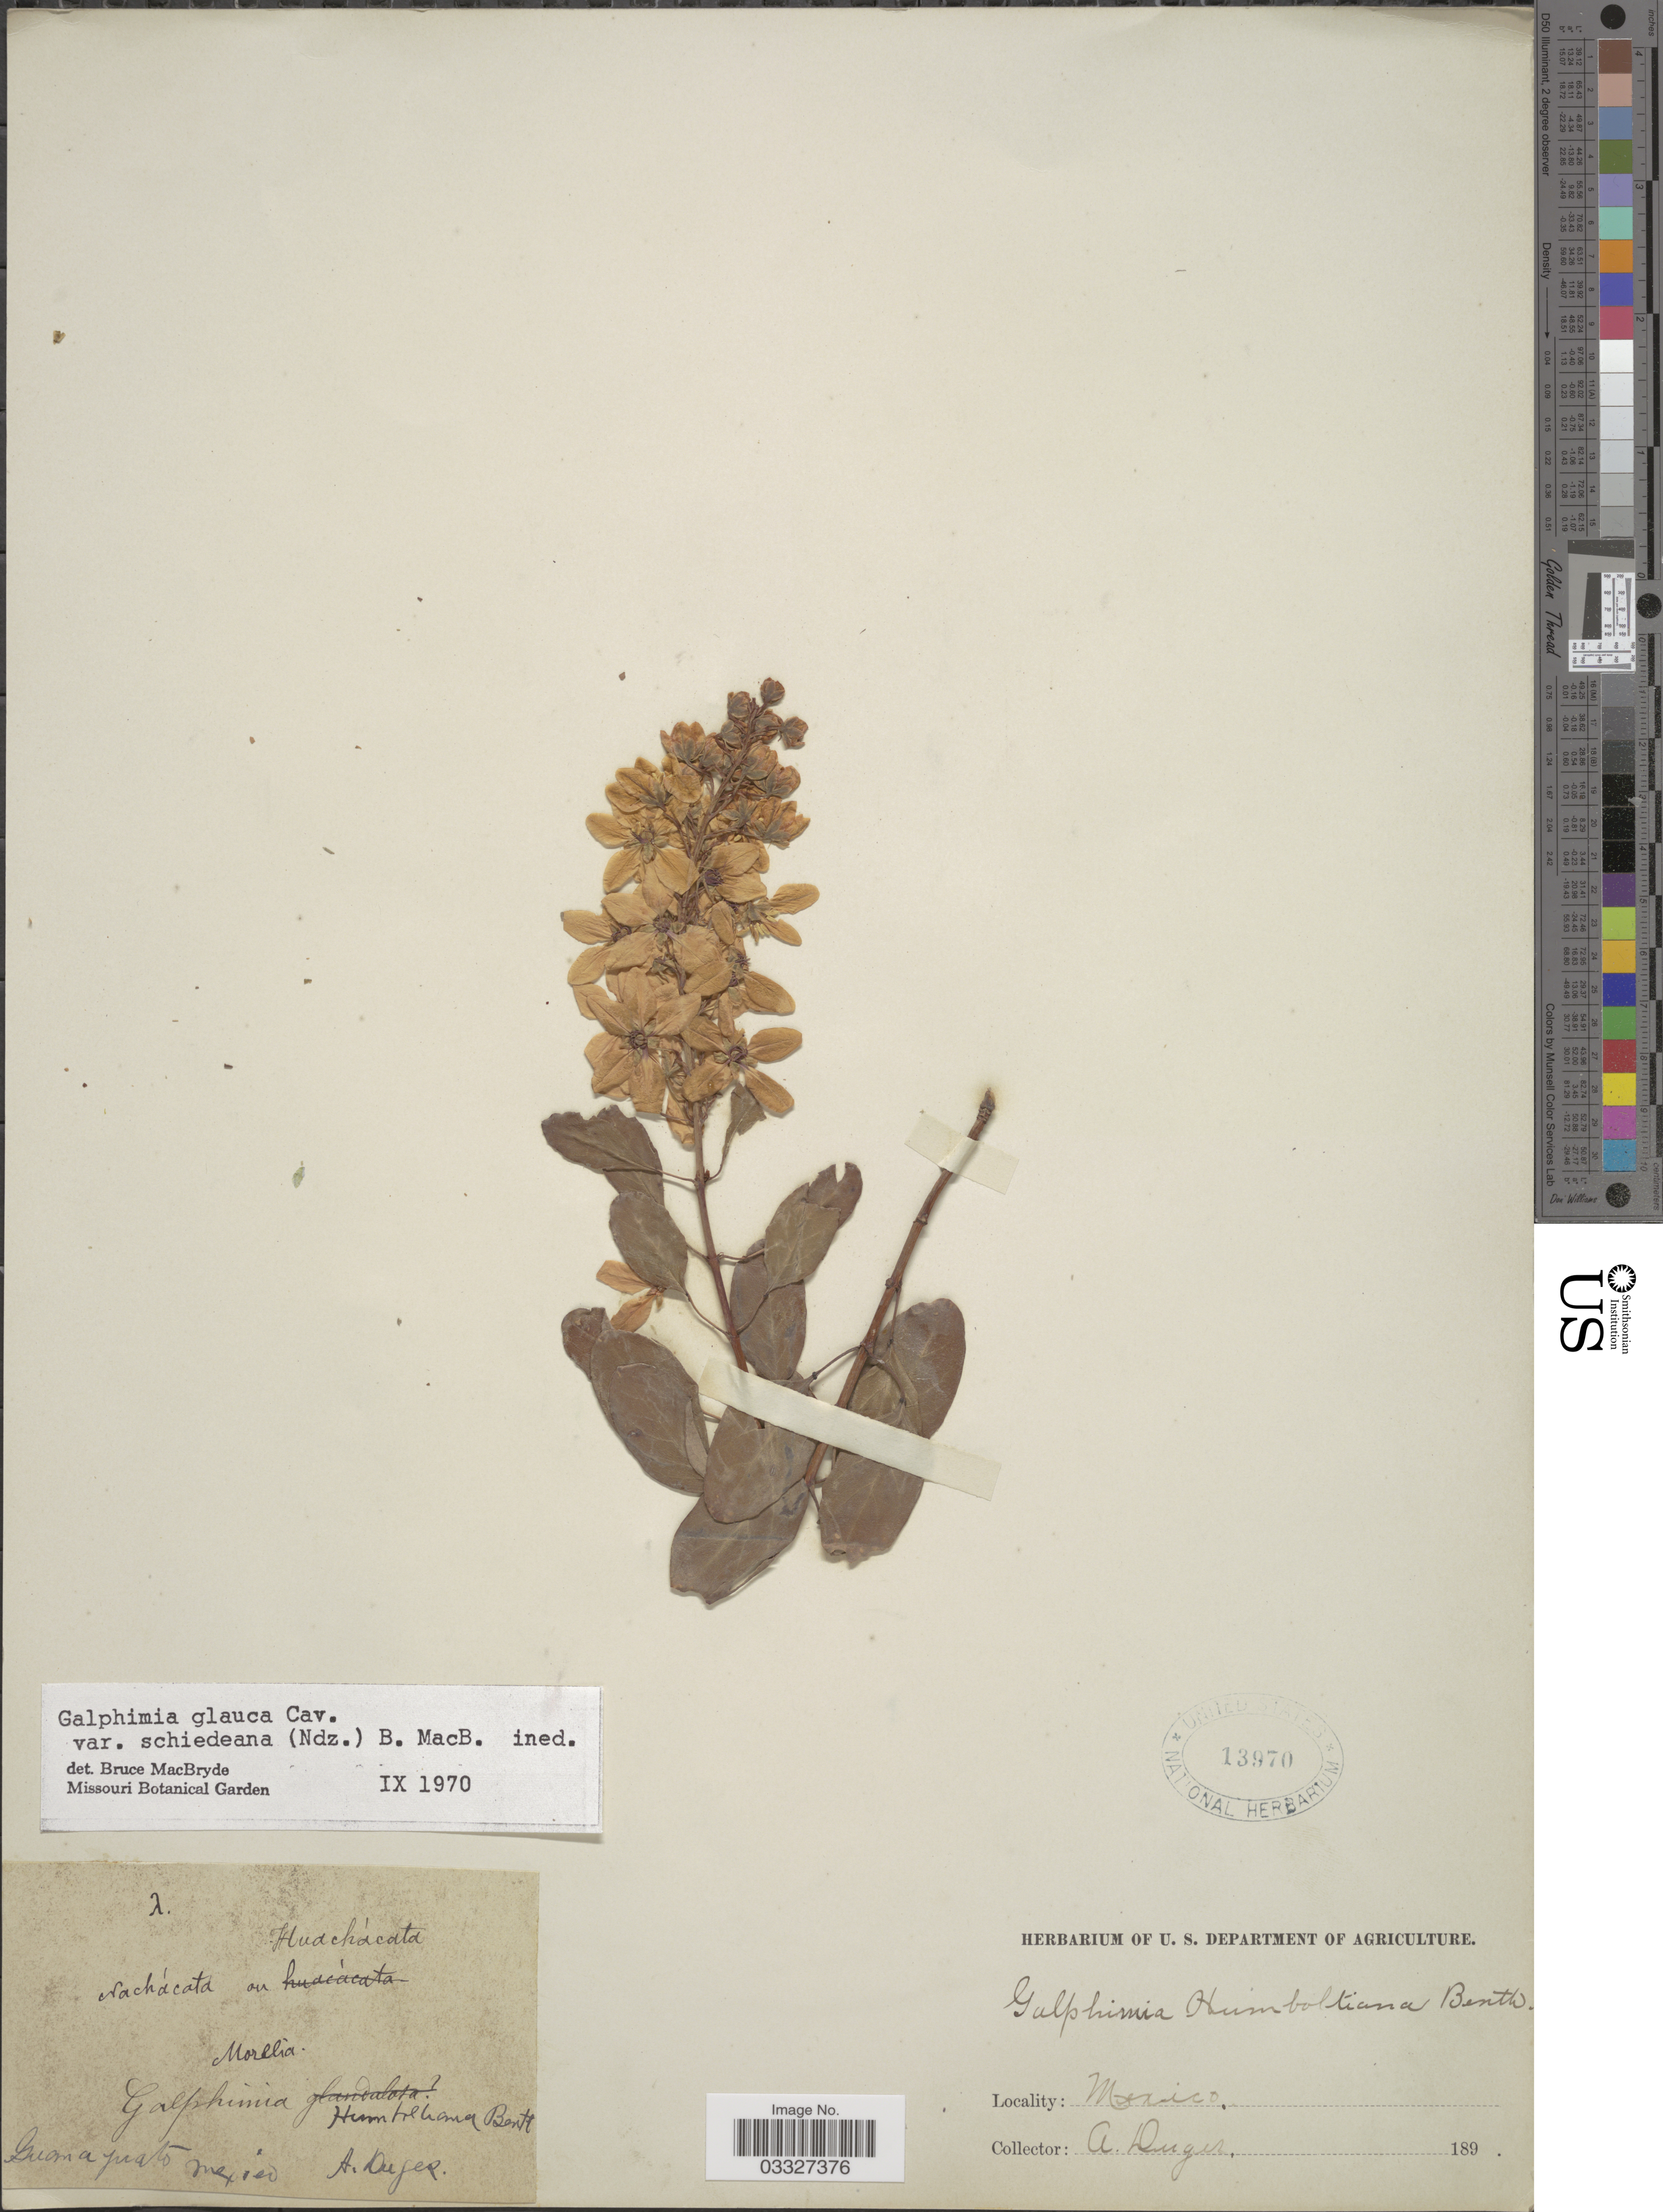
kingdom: Plantae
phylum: Tracheophyta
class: Magnoliopsida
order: Malpighiales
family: Malpighiaceae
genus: Galphimia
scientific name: Galphimia grandiflora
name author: Bartl.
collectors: A. Duges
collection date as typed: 189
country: Mexico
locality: Guanajuato.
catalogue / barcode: US 13970